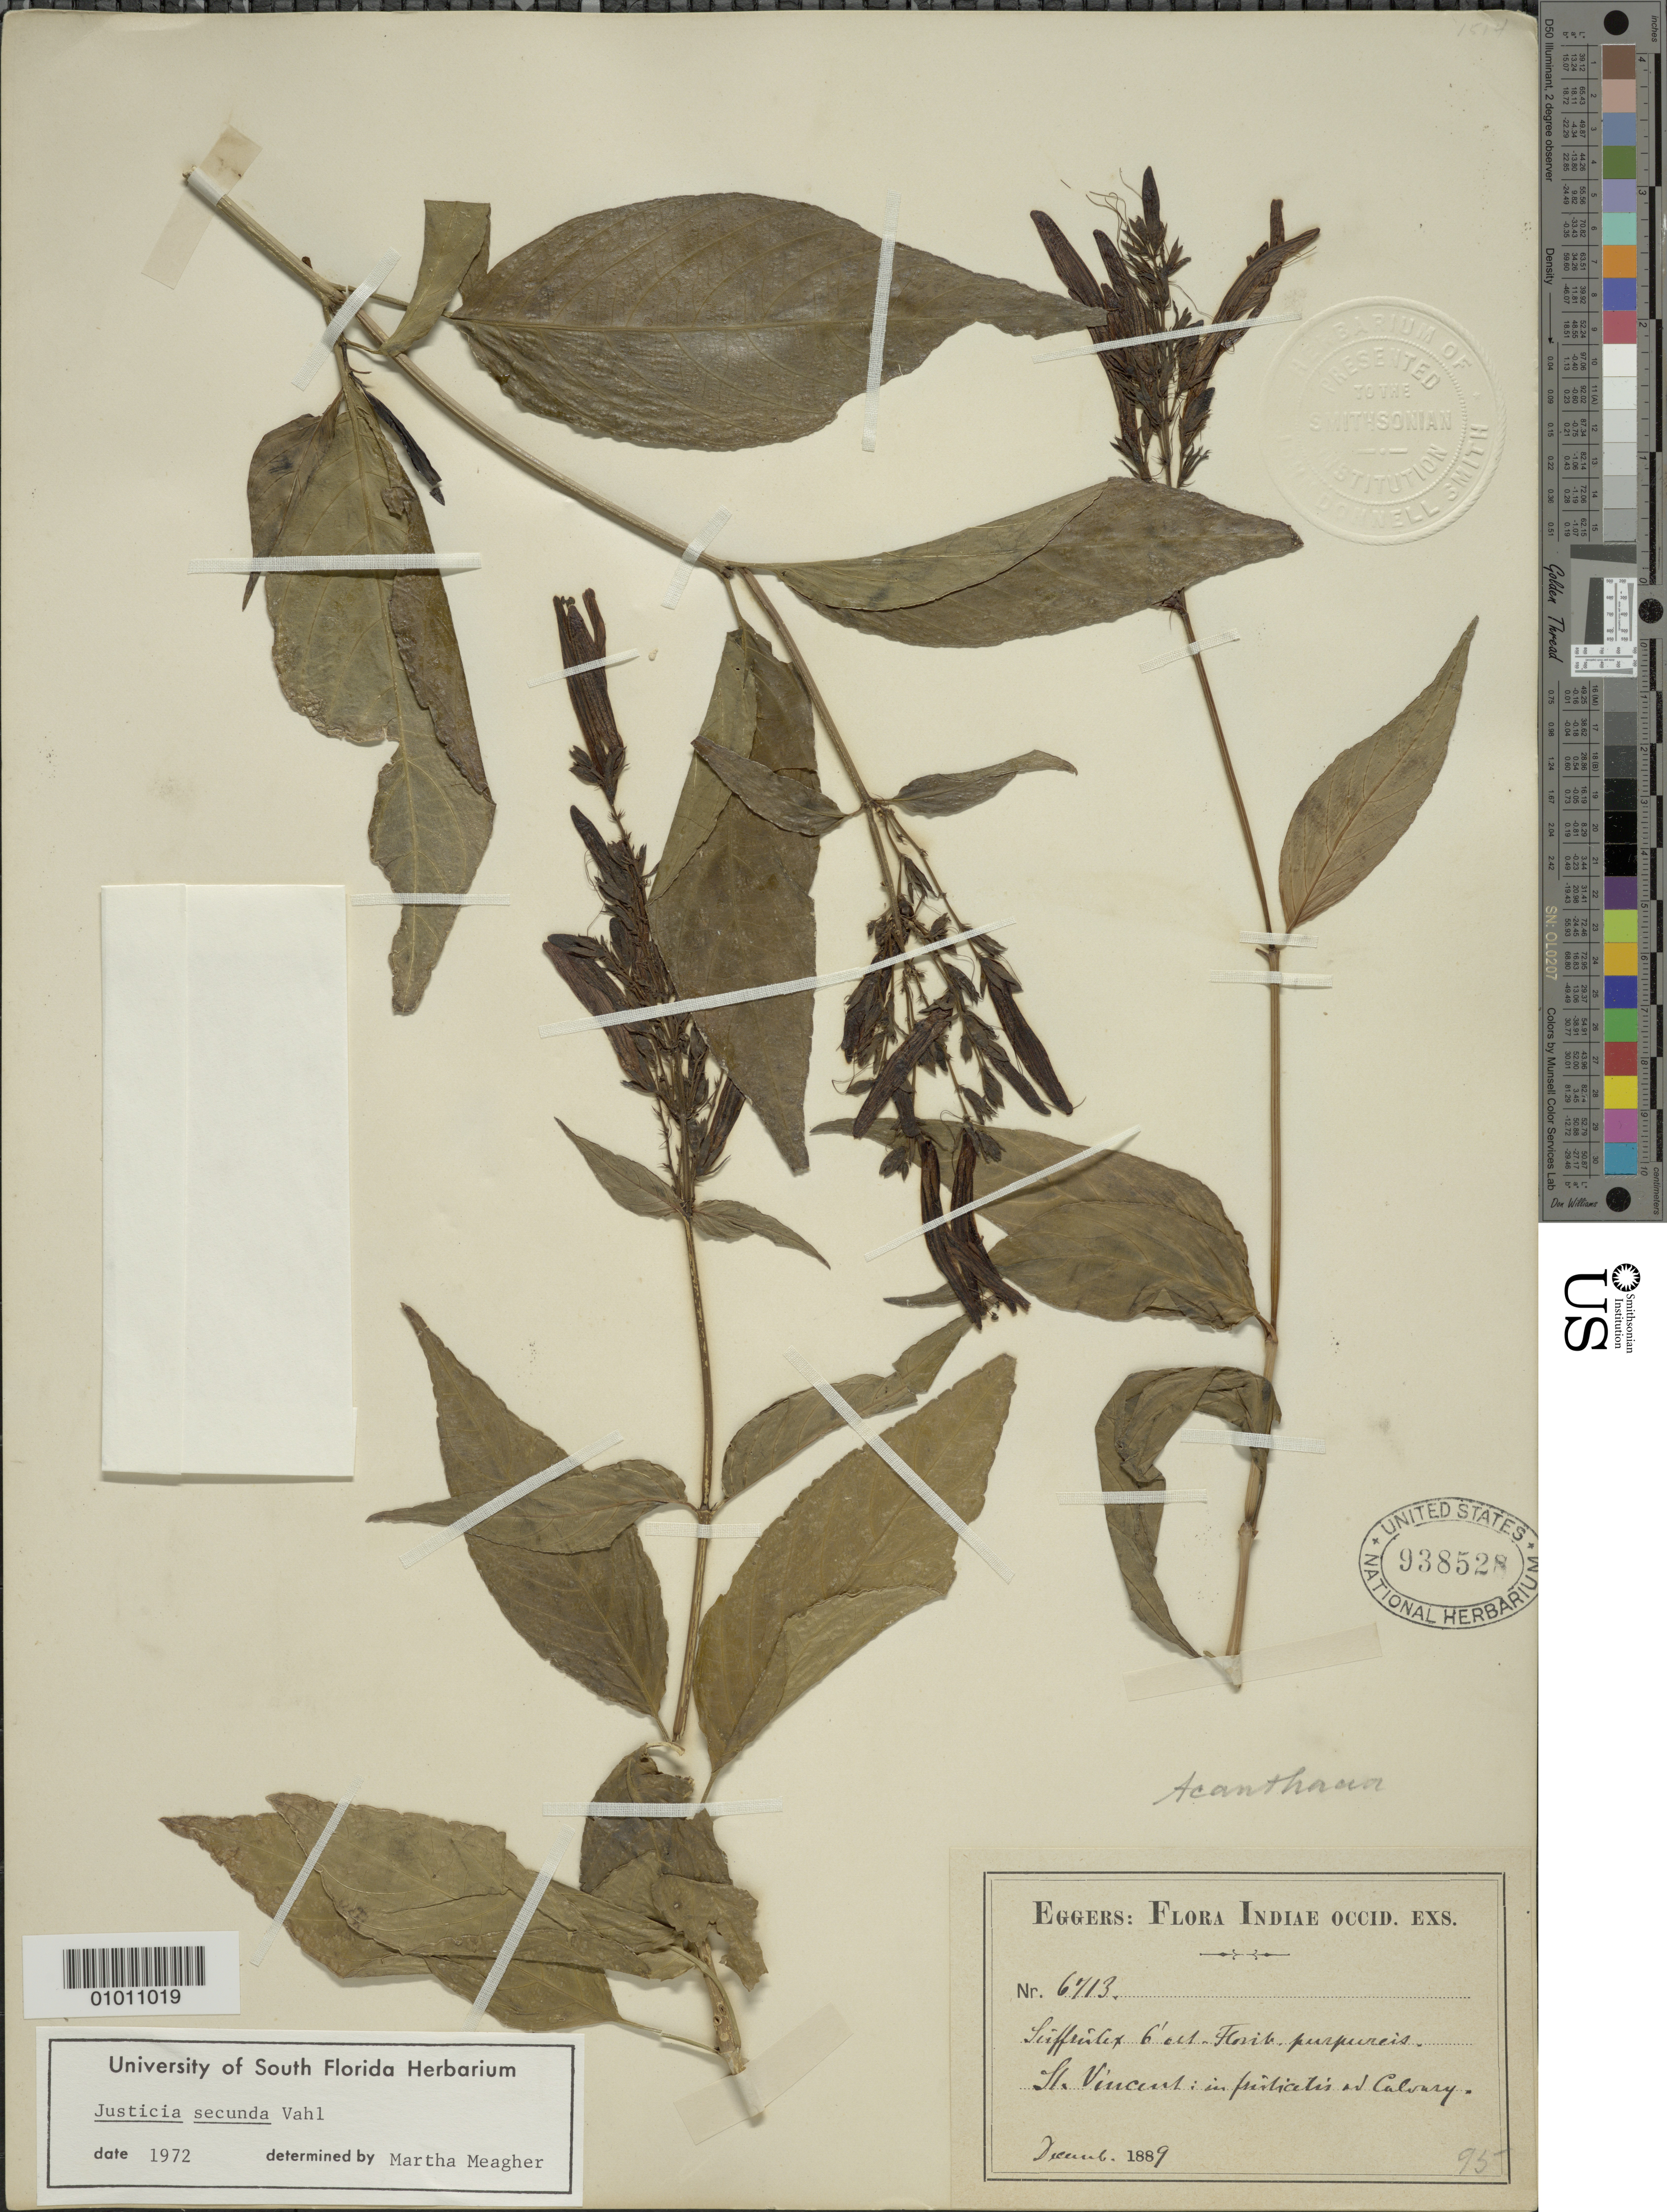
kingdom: Plantae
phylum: Tracheophyta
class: Magnoliopsida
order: Lamiales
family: Acanthaceae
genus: Justicia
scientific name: Justicia secunda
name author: Vahl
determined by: Meagher, M.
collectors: H. F. A. von Eggers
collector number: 6713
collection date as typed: Dec 1889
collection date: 1889-12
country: St. Vincent - Grenadines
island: St. Vincent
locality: Calvary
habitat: In fruiticetis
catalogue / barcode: US 938528